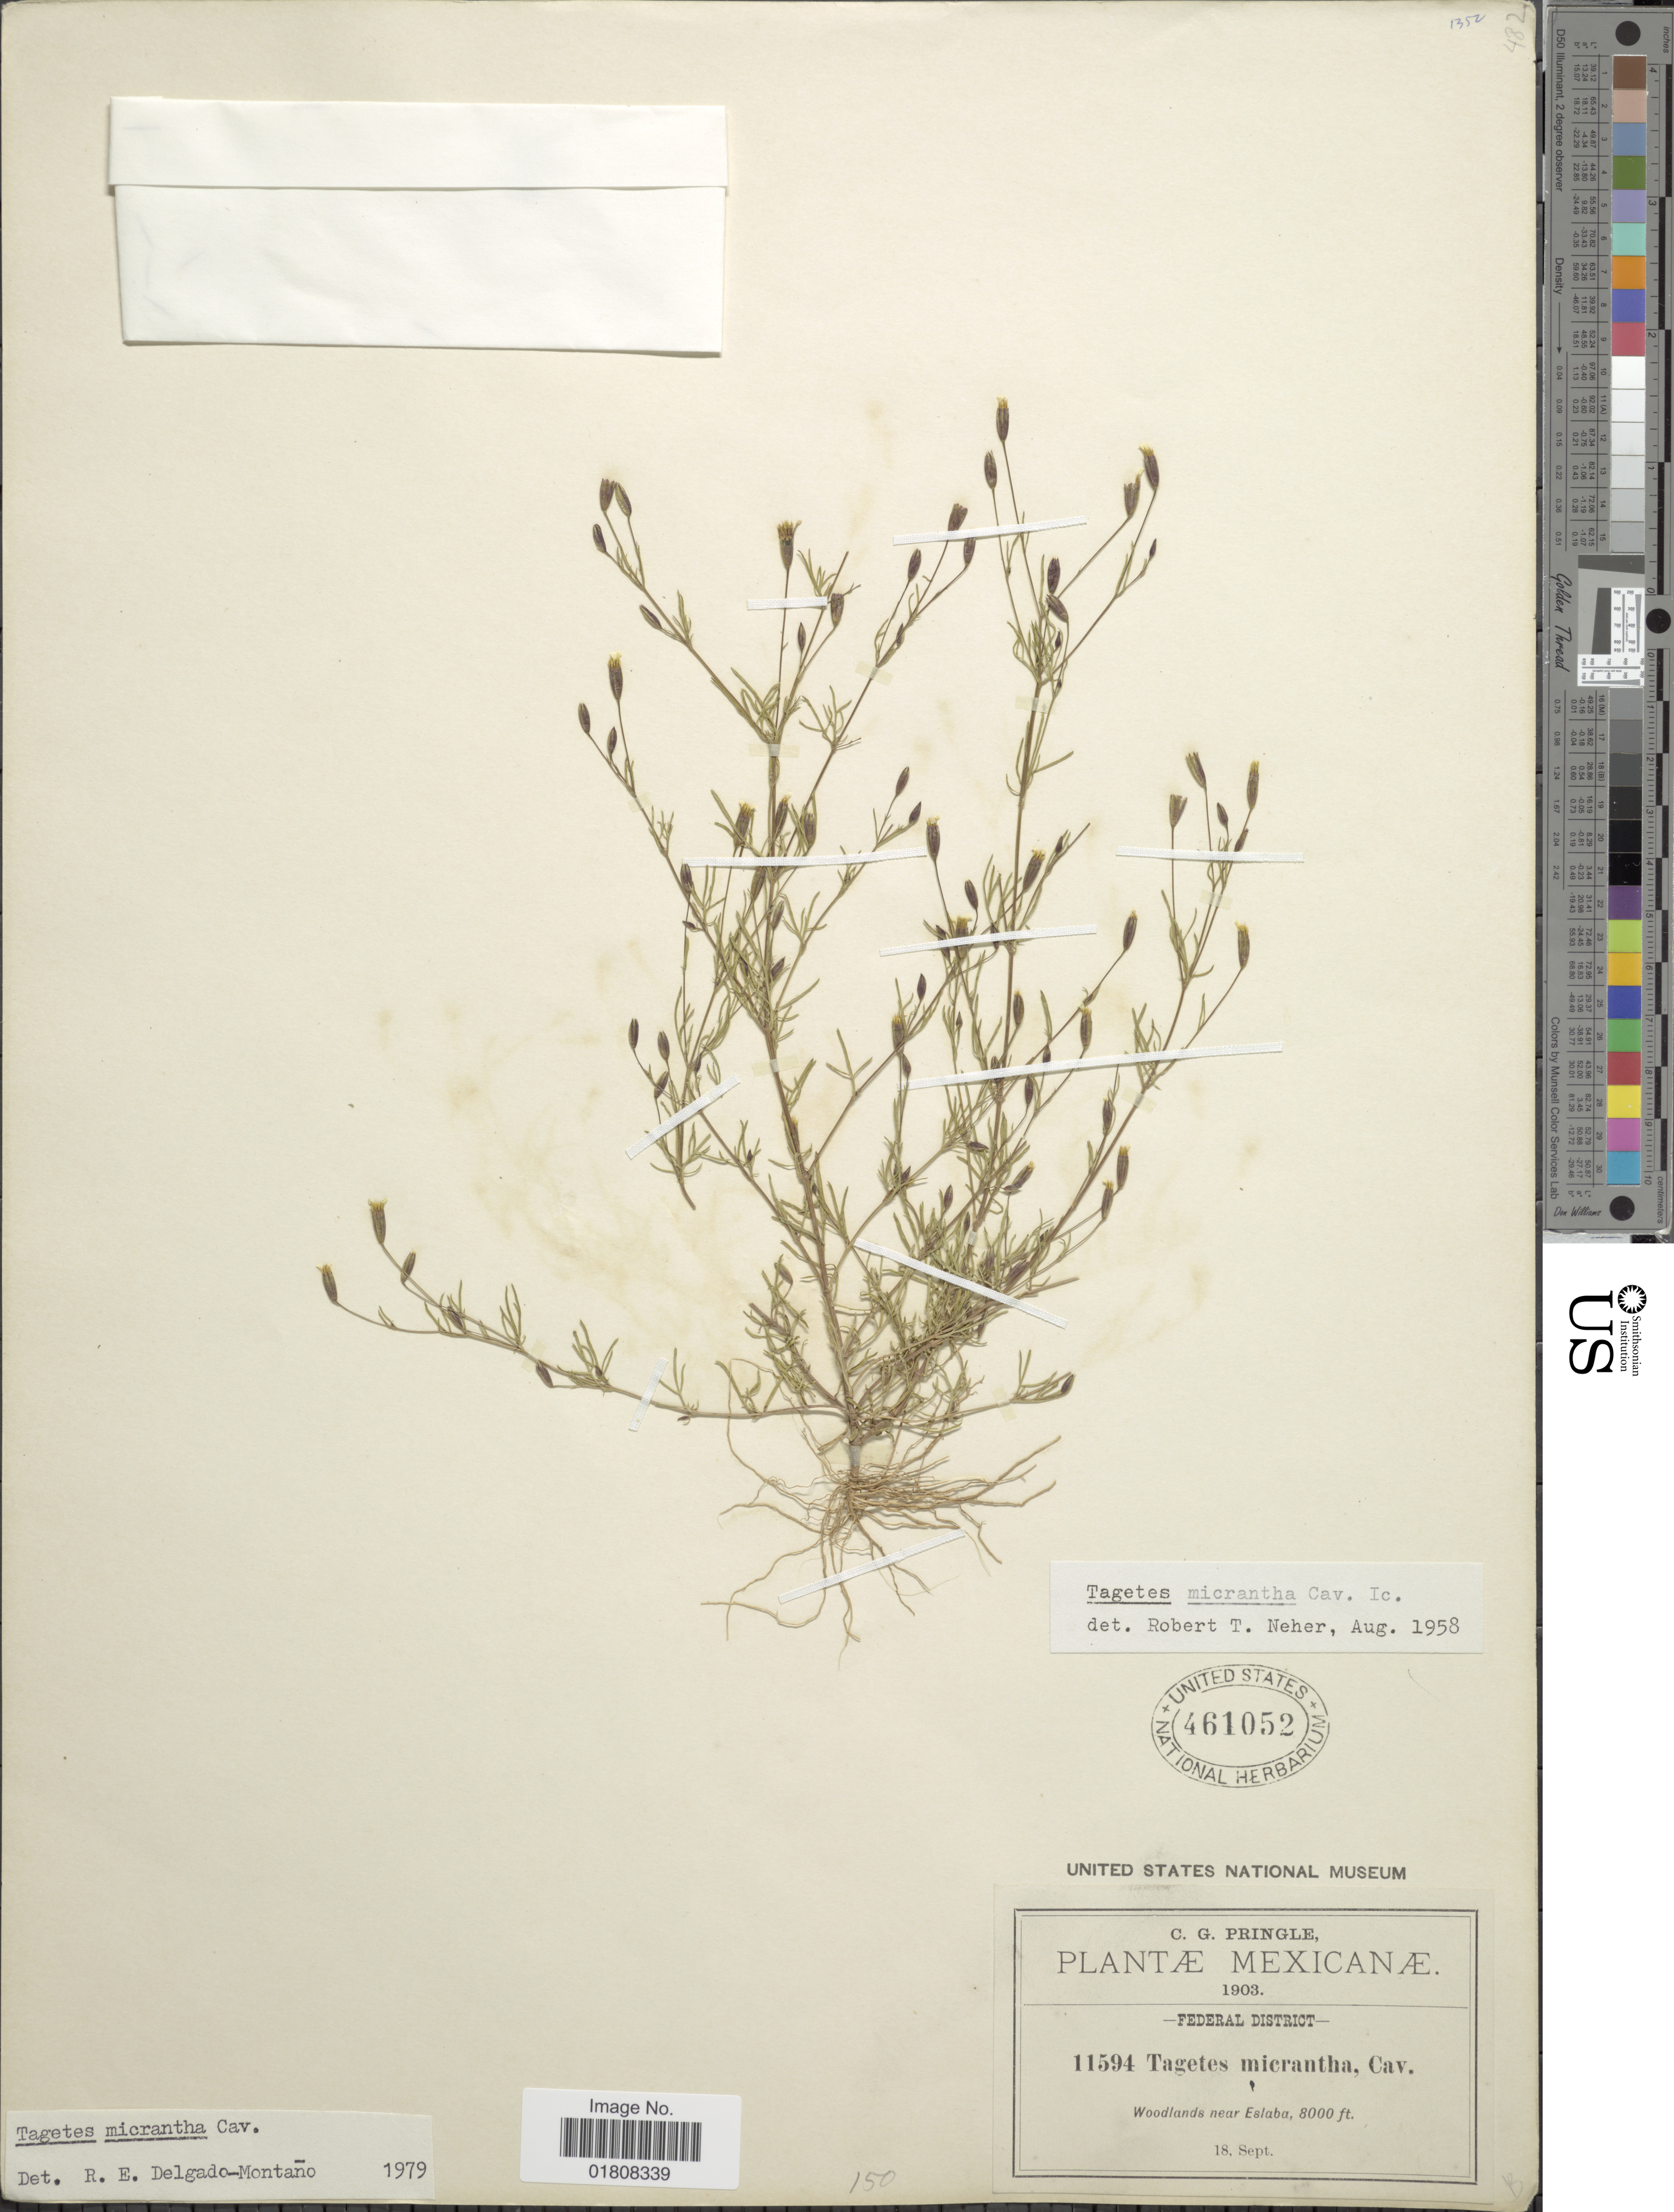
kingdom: Plantae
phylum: Tracheophyta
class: Magnoliopsida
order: Asterales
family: Asteraceae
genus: Tagetes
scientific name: Tagetes micrantha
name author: Cav.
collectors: C. G. Pringle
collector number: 11594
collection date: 1903-09-18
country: Mexico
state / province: Distrito Federal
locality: Federal District, Woodlands near Eslaba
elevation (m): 2438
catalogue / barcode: US 461052